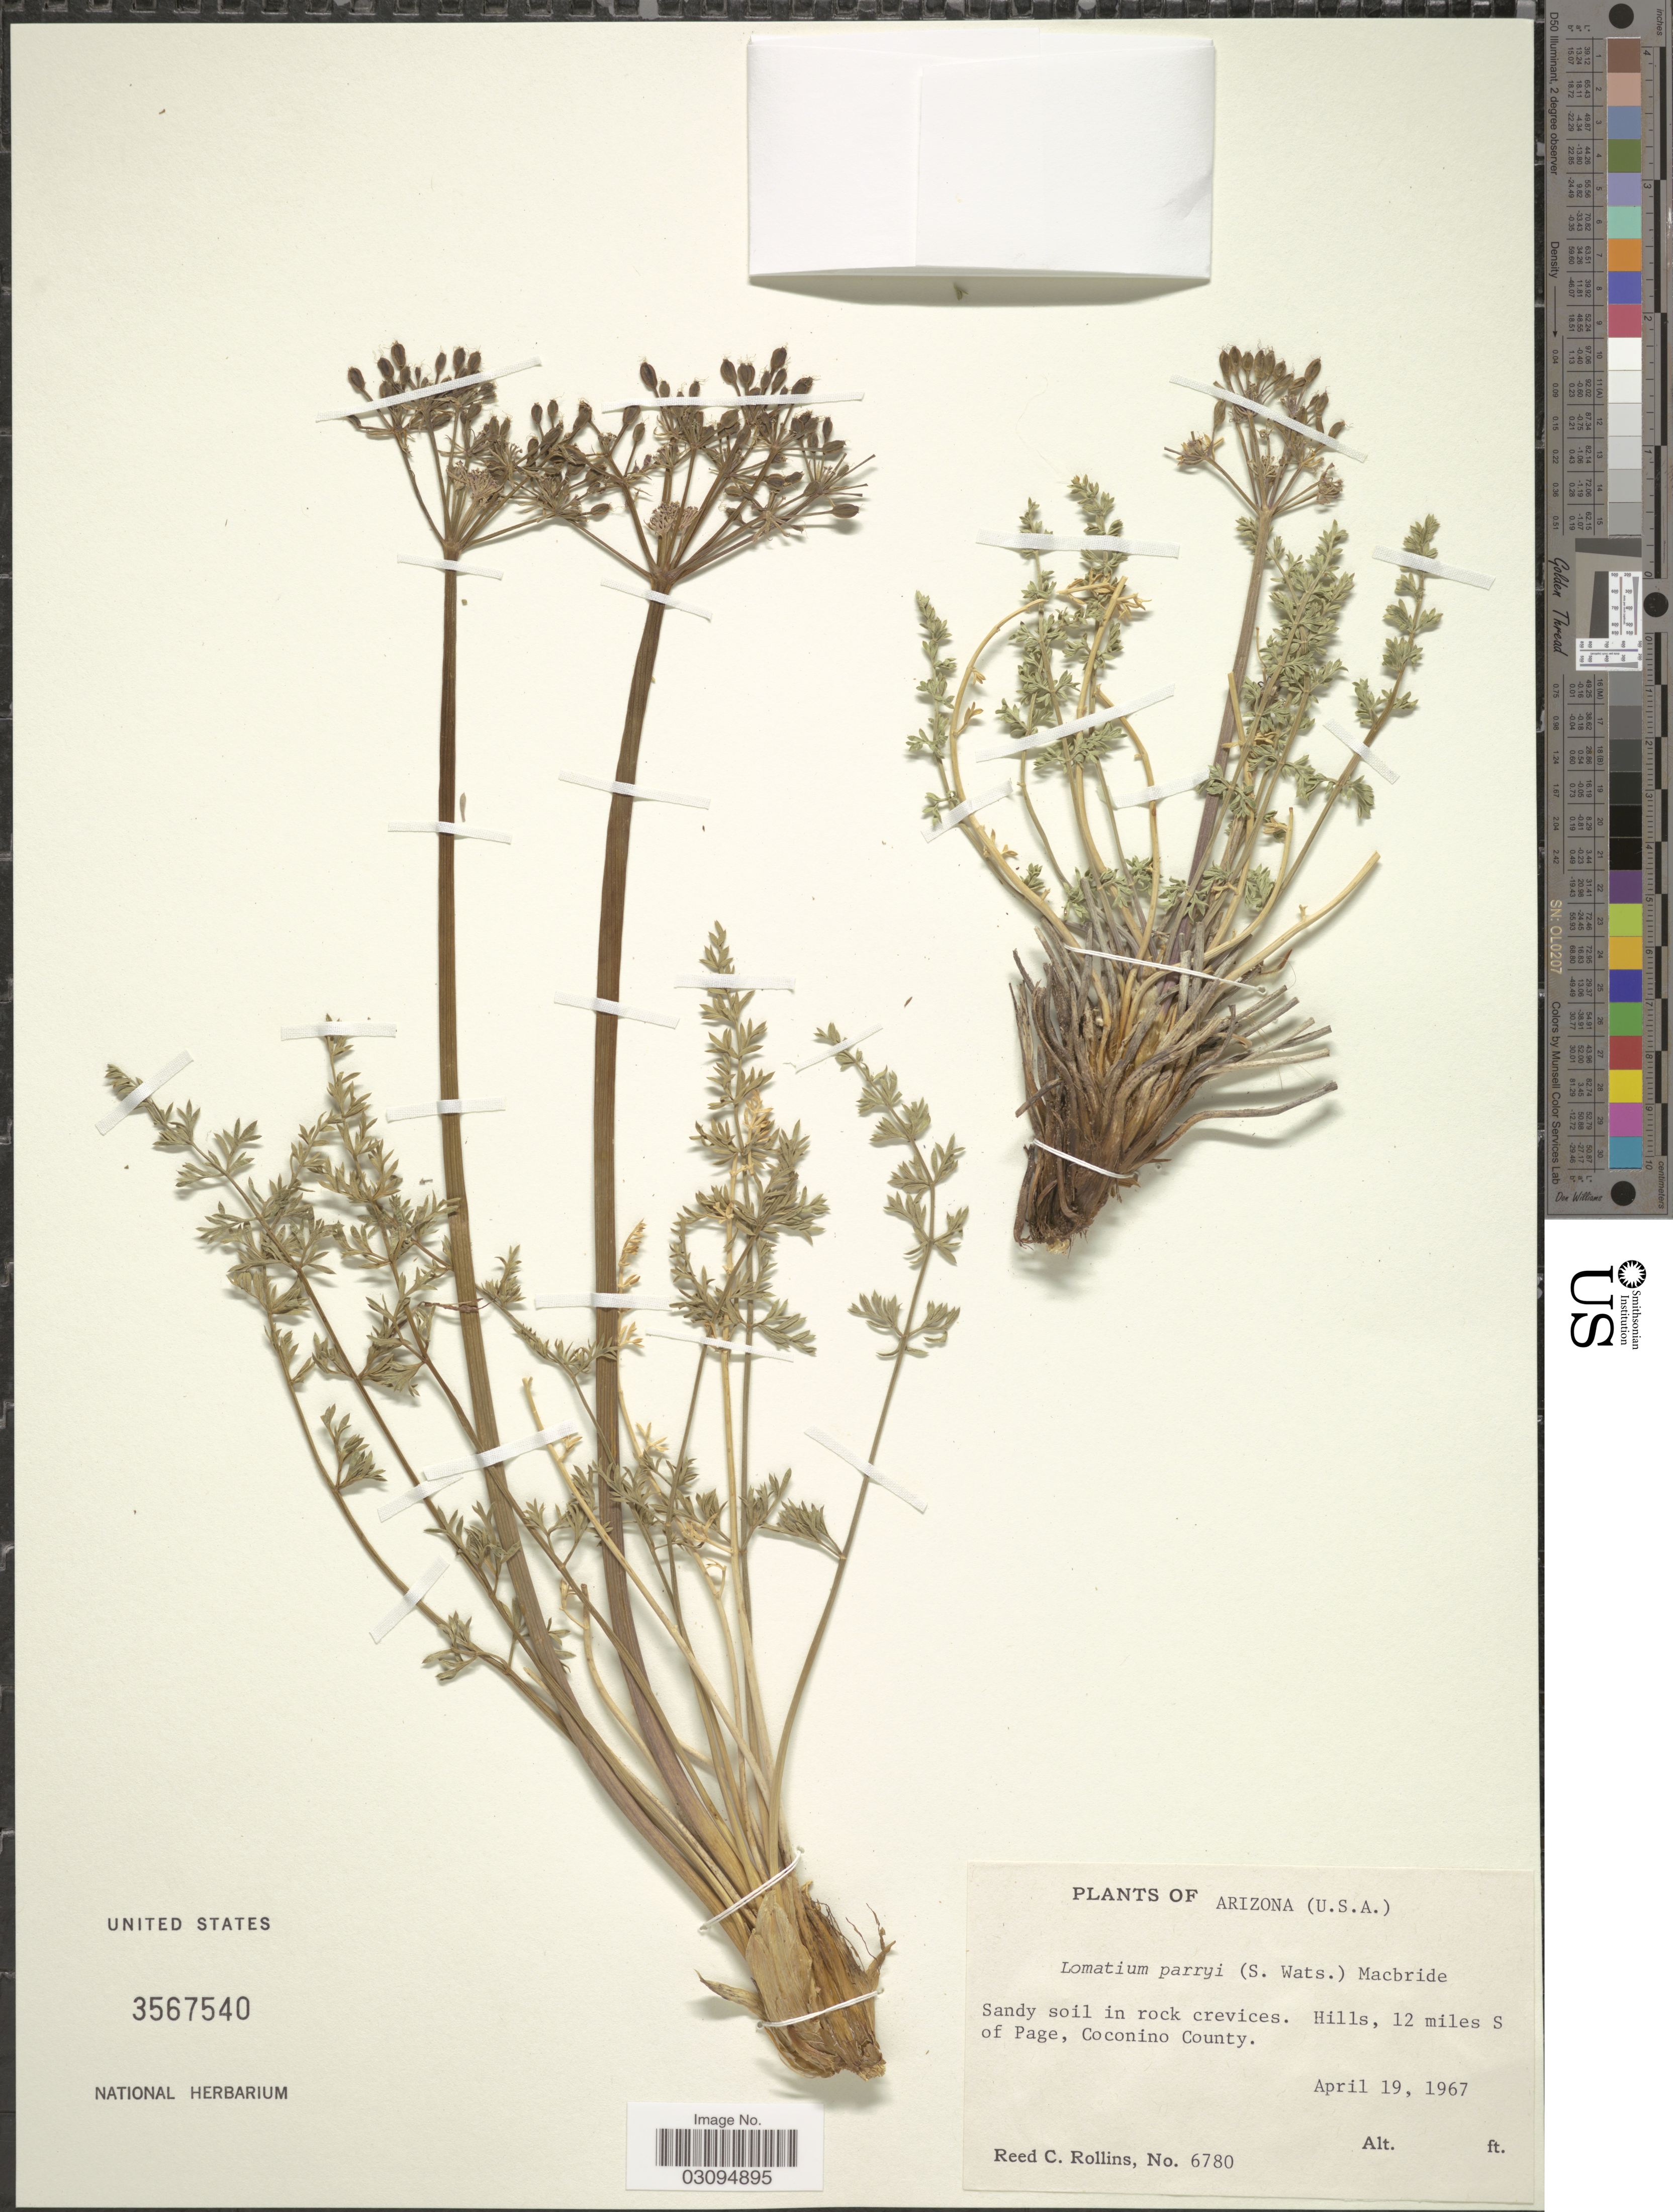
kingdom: Plantae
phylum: Tracheophyta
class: Magnoliopsida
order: Apiales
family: Apiaceae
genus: Lomatium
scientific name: Lomatium parryi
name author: (S. Watson) J.F. Macbr.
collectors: R. C. Rollins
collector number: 6780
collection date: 1967-04-19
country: United States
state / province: Arizona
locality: Hills, 12 miles S of Page, Coconino County.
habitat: sandy soil in rock crevices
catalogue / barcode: US 3567540